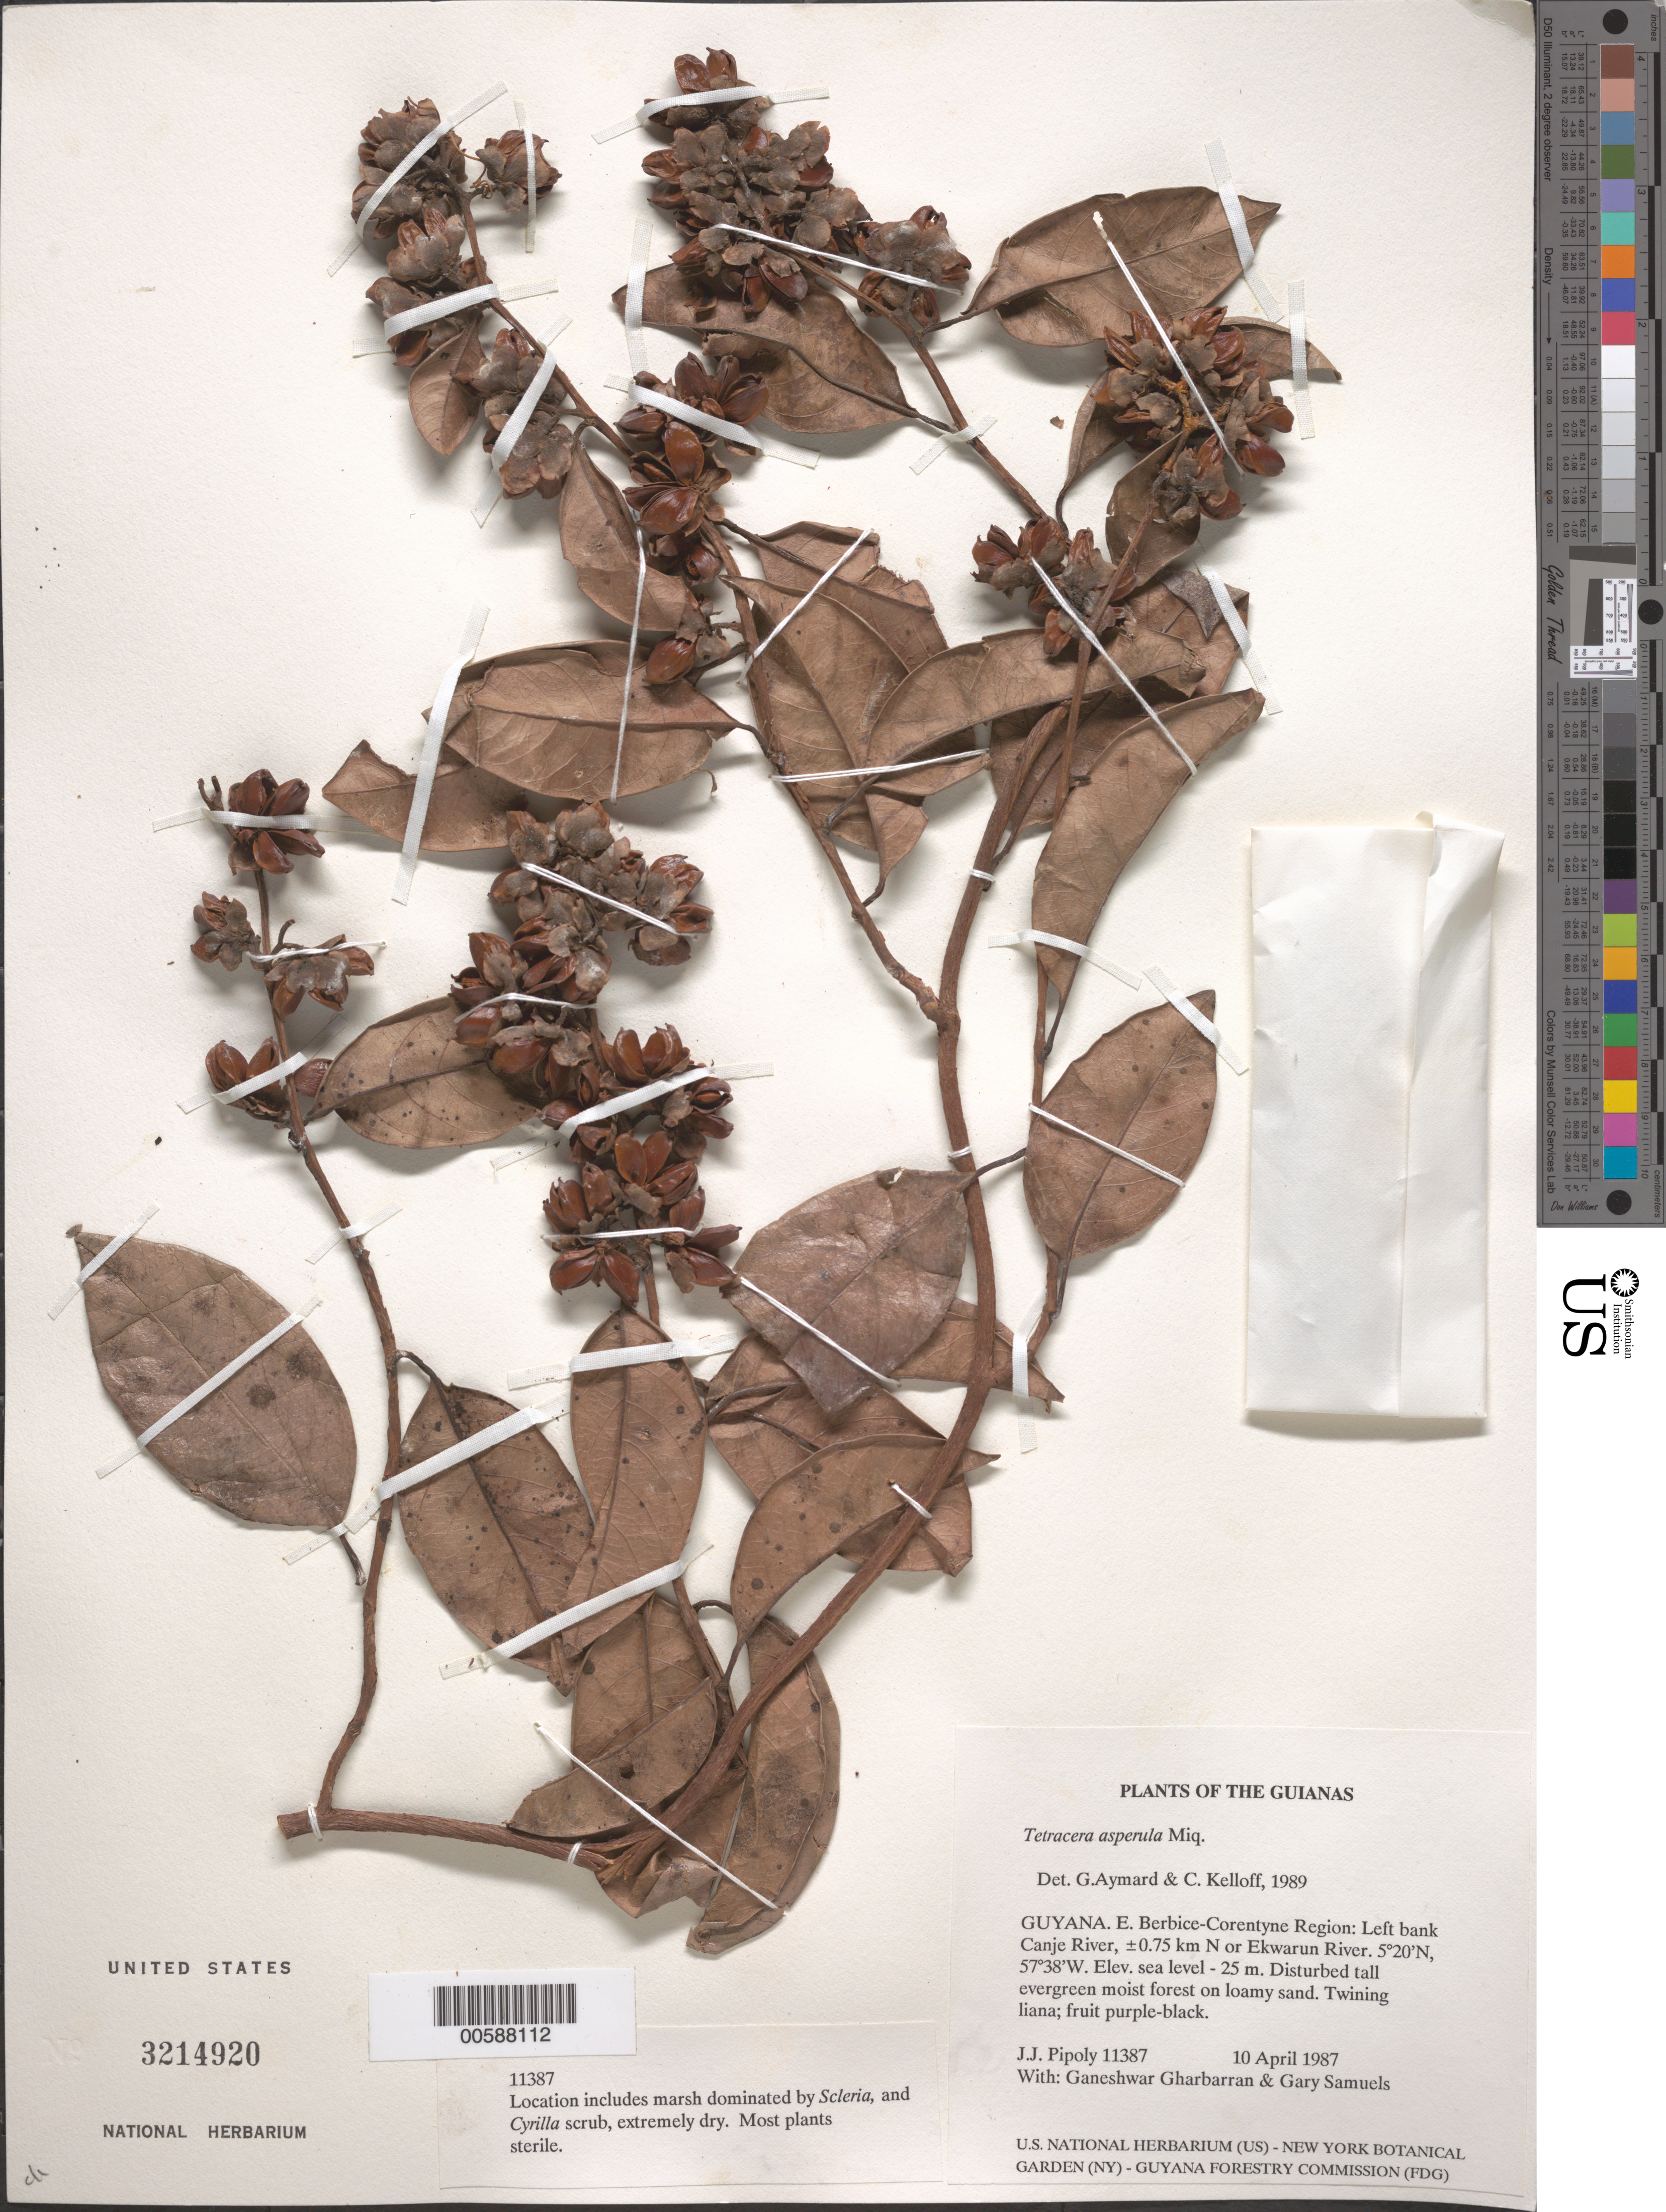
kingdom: Plantae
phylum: Tracheophyta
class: Magnoliopsida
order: Dilleniales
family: Dilleniaceae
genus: Tetracera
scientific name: Tetracera asperula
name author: Miq.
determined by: Aymard C., G. A.; Kelloff, Carol L.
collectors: J. J. Pipoly, G. Gharbarran & G. Samuels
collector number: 11387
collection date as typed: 10 April 1987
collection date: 1987-04-10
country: Guyana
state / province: E. Berbice-Corentyne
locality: Canje River, ± 0.75 km N of Ekwarun River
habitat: Disturbed tall evergreen moist forest on loamy sand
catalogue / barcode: US 3214920